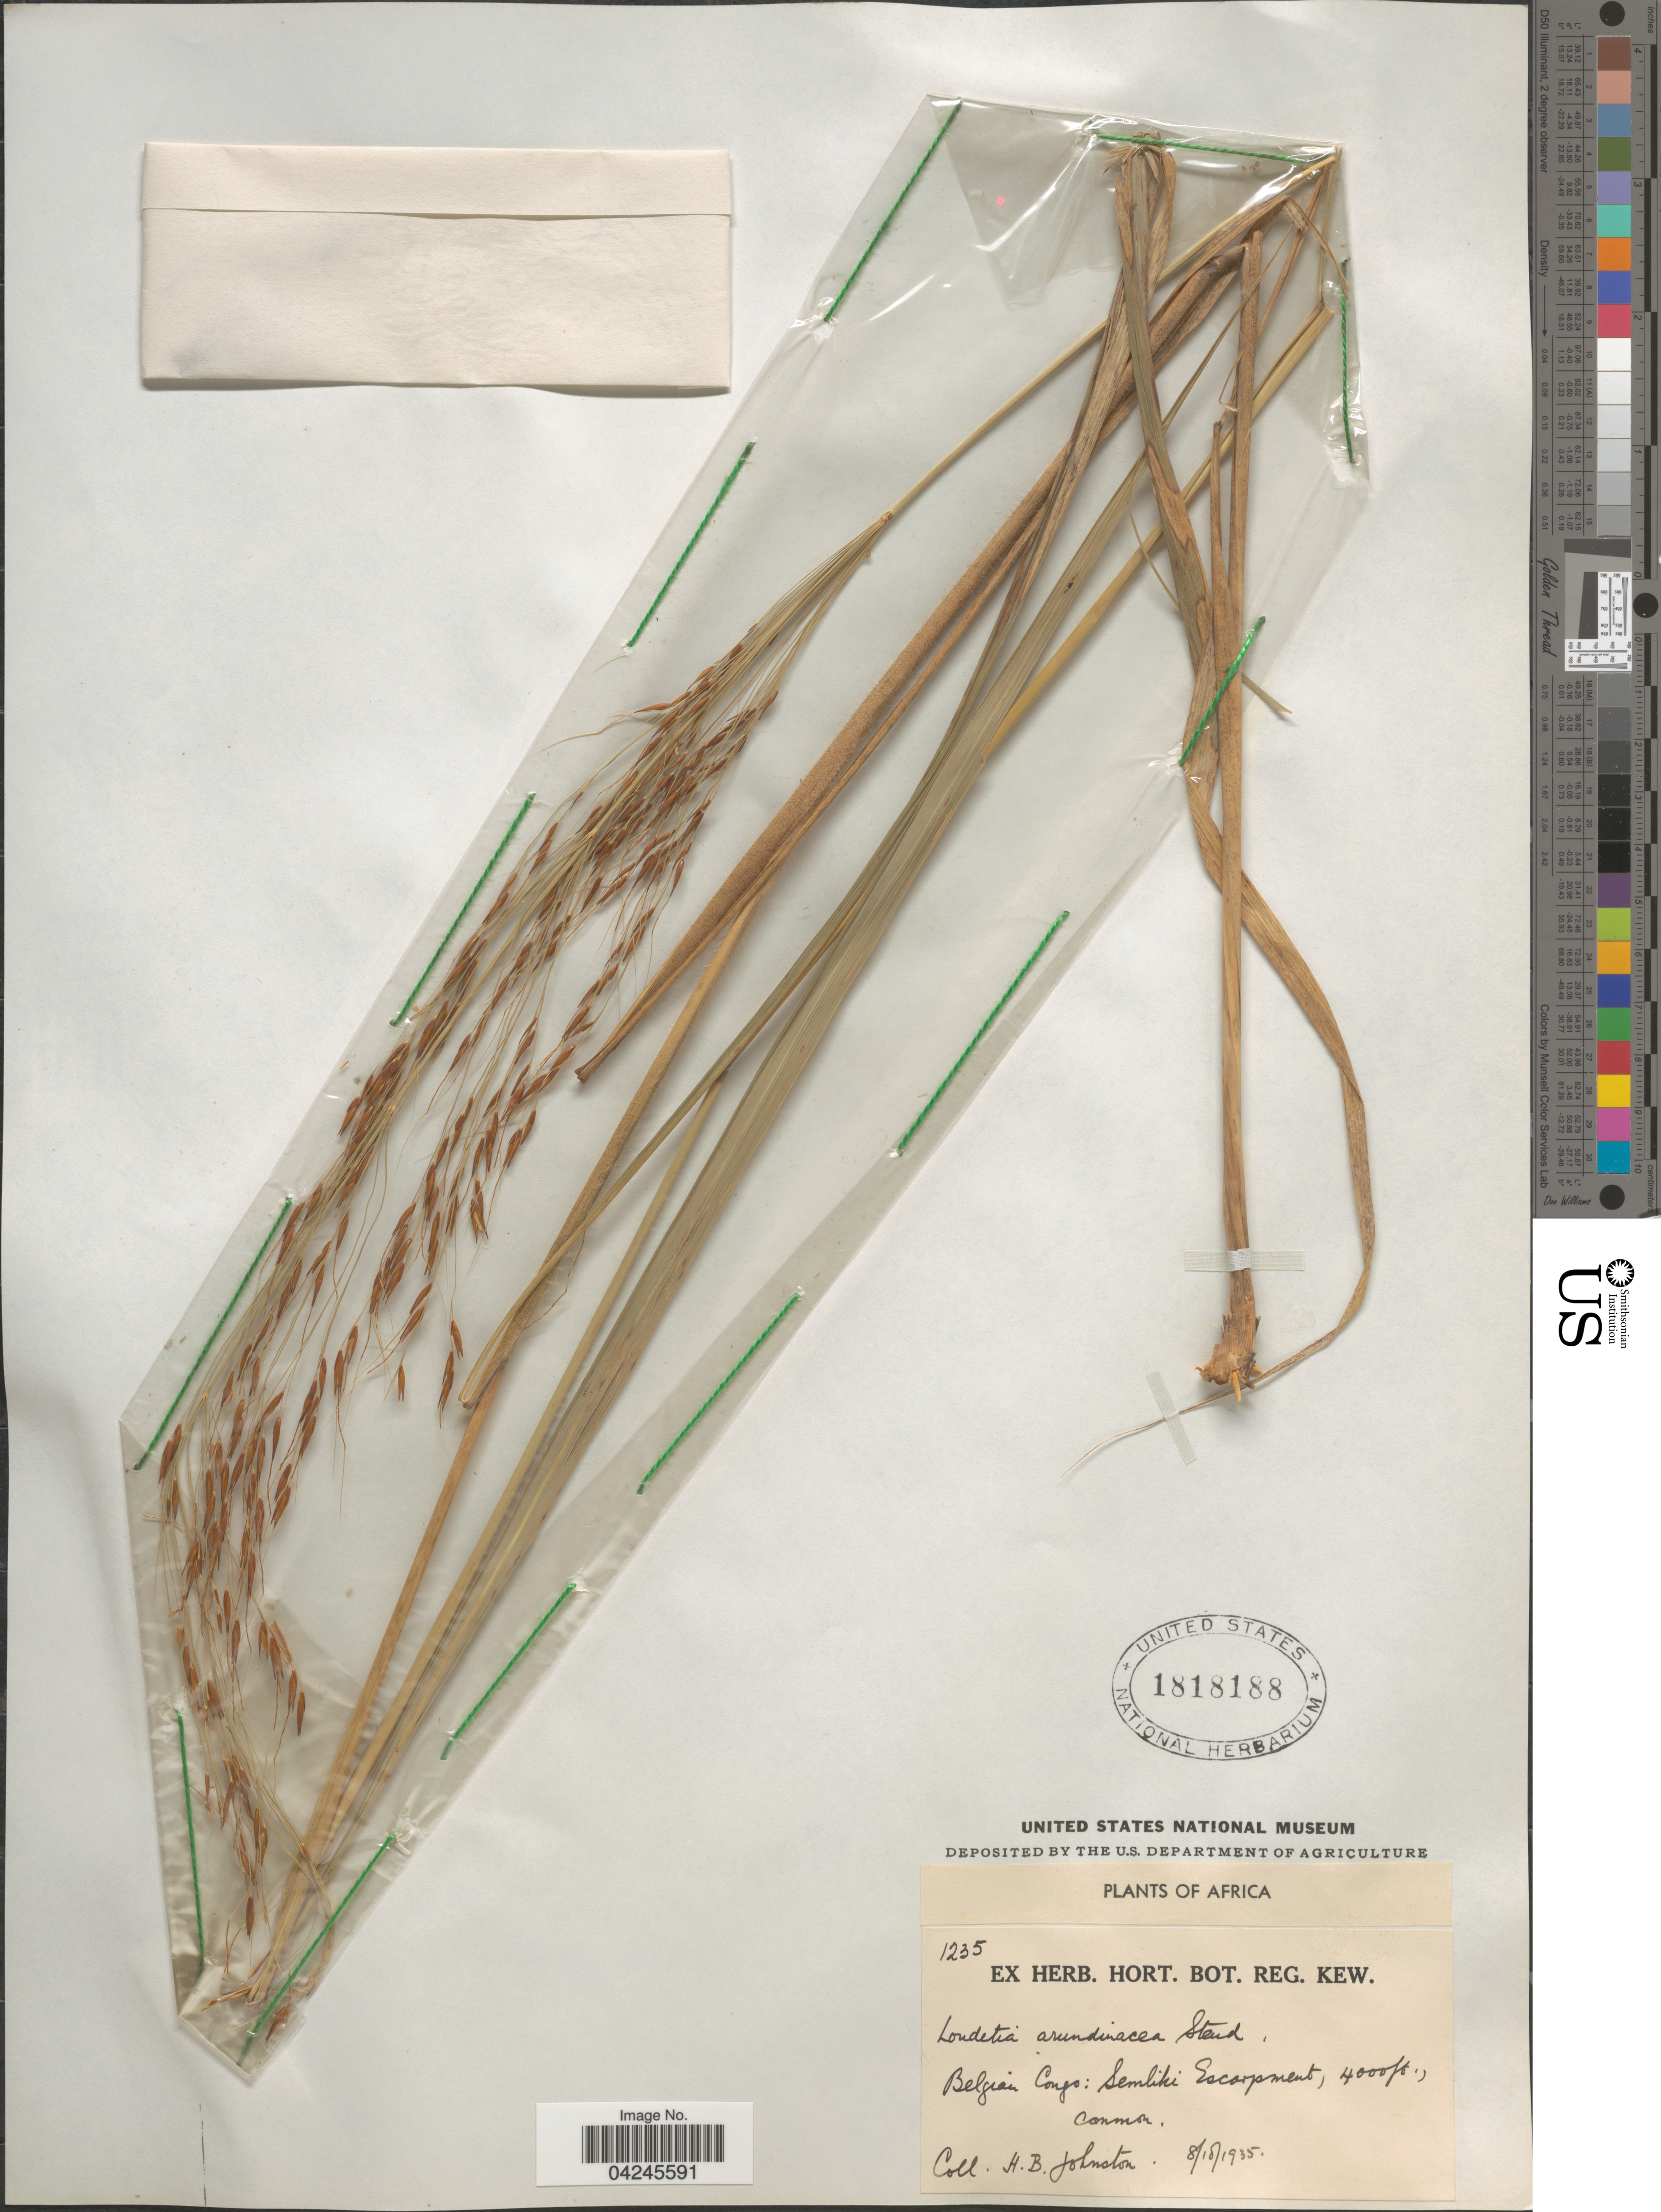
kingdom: Plantae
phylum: Tracheophyta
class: Liliopsida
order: Poales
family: Poaceae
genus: Loudetia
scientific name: Loudetia arundinacea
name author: (Hochst. ex A. Rich.) Steud.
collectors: H. B. Johnston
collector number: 1235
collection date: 1935-10-08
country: Congo, Democratic Republic of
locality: Belgian Congo: Semliki Escarpment.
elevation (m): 1219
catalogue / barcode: US 1818188